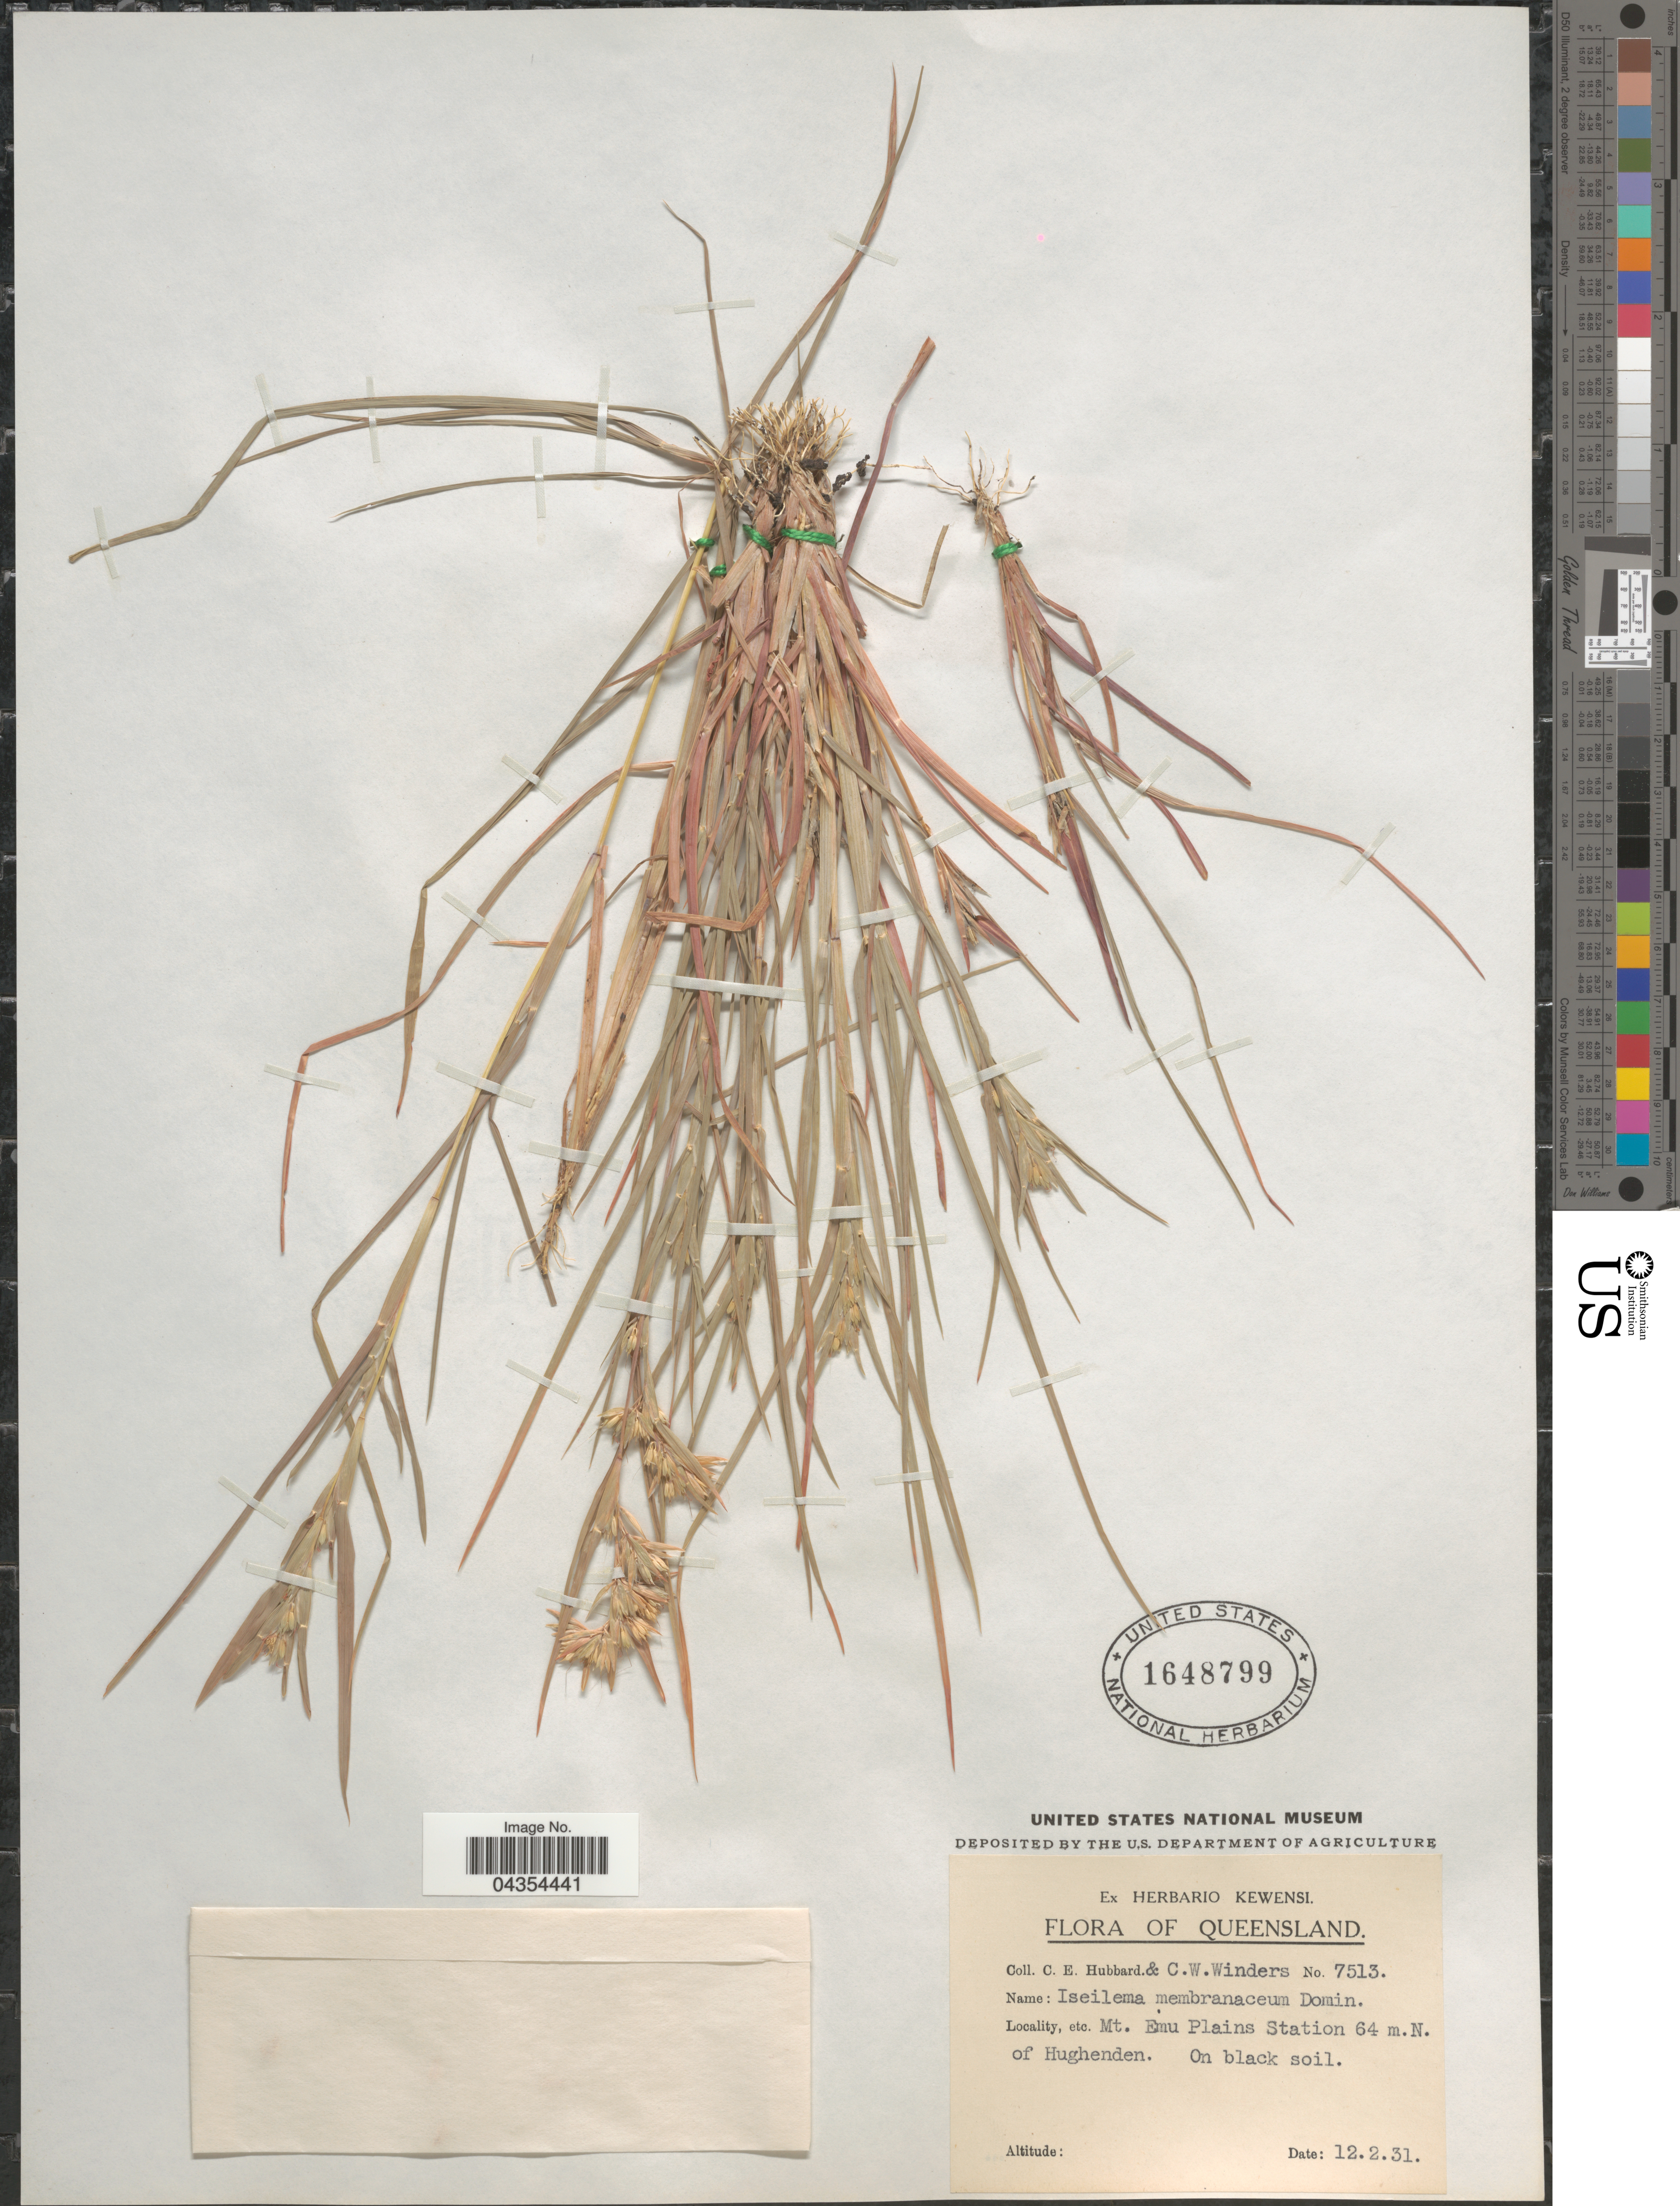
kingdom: Plantae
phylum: Tracheophyta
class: Liliopsida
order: Poales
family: Poaceae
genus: Iseilema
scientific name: Iseilema membranaceum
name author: (Lindl.) Domin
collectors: C. E. Hubbard & C. Winders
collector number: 7513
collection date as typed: Transcribed d/m/y: 12/2/31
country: Australia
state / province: Queensland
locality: Mt. Emu Plains Station 64 m. N. of Hughenden.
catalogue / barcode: US 1648799